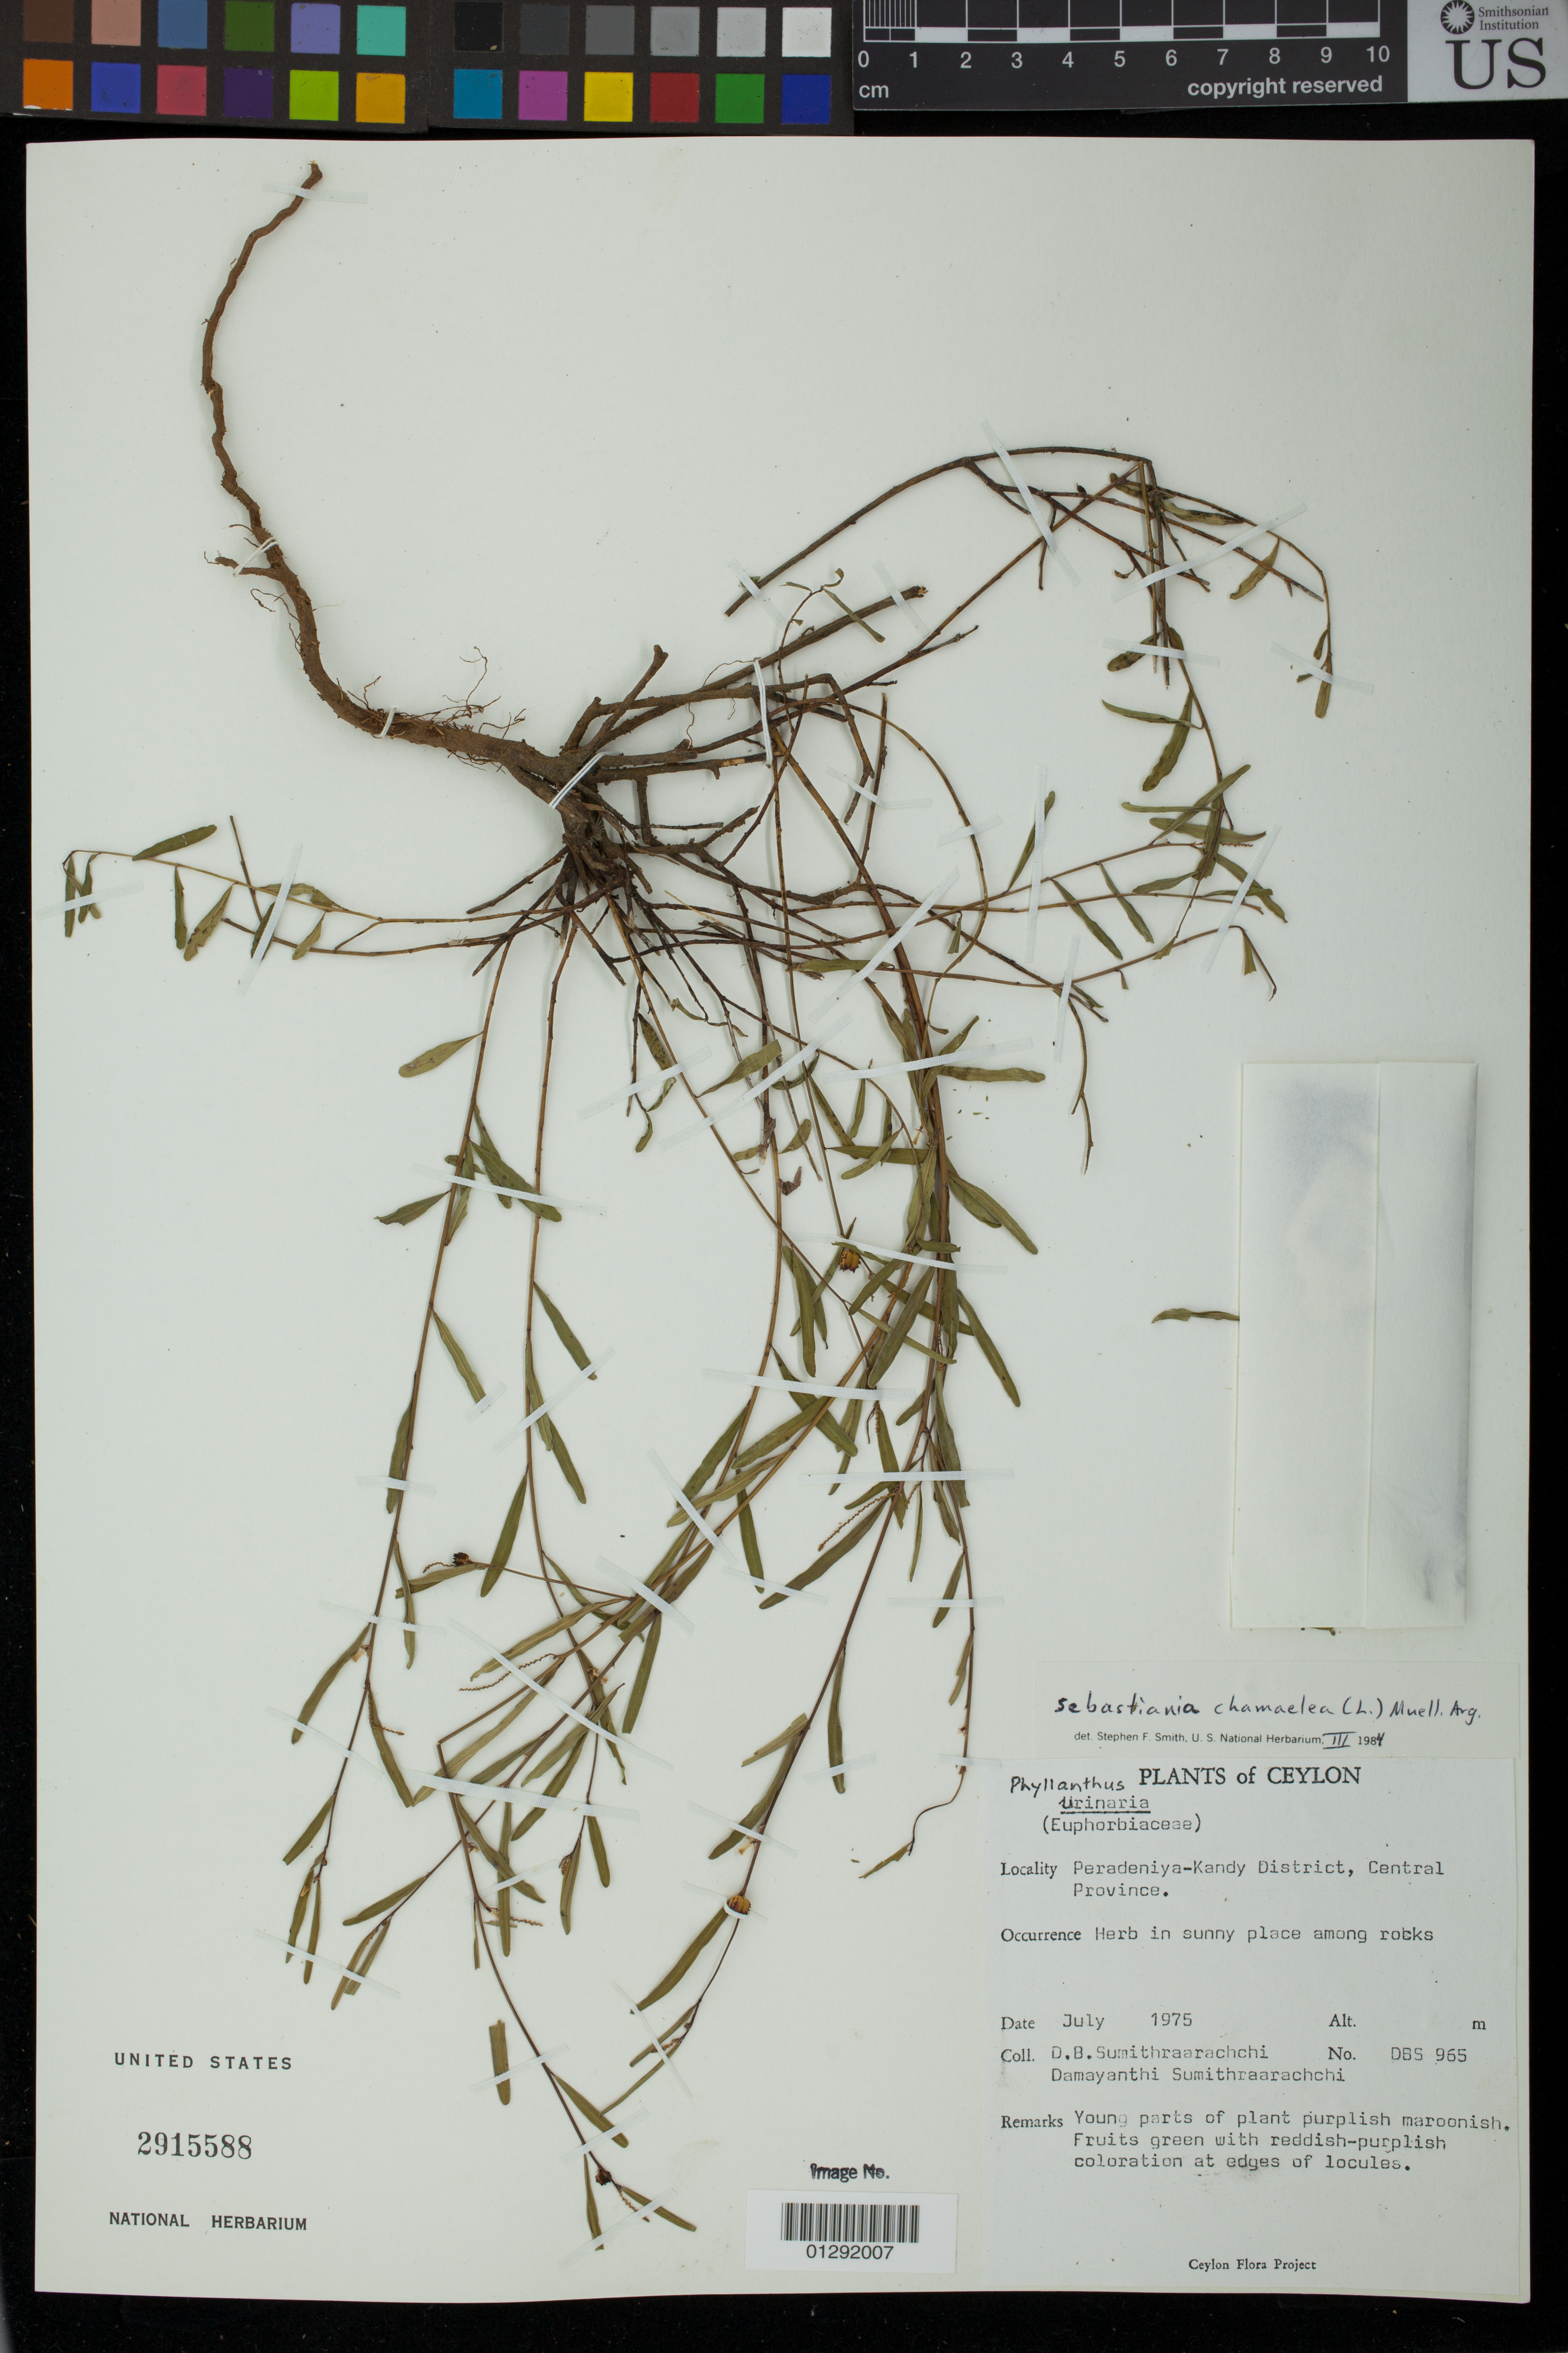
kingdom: Plantae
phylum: Tracheophyta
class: Magnoliopsida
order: Malpighiales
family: Euphorbiaceae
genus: Sebastiania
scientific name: Sebastiania chamaelea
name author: (L.) Müll. Arg.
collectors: D. B. Sumithraarachchi & D. Sumithraarachchi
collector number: DBS 965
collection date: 1975-07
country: Sri Lanka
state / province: Central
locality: Ceylon. Peradeniya-Kandy District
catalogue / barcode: US 2915588